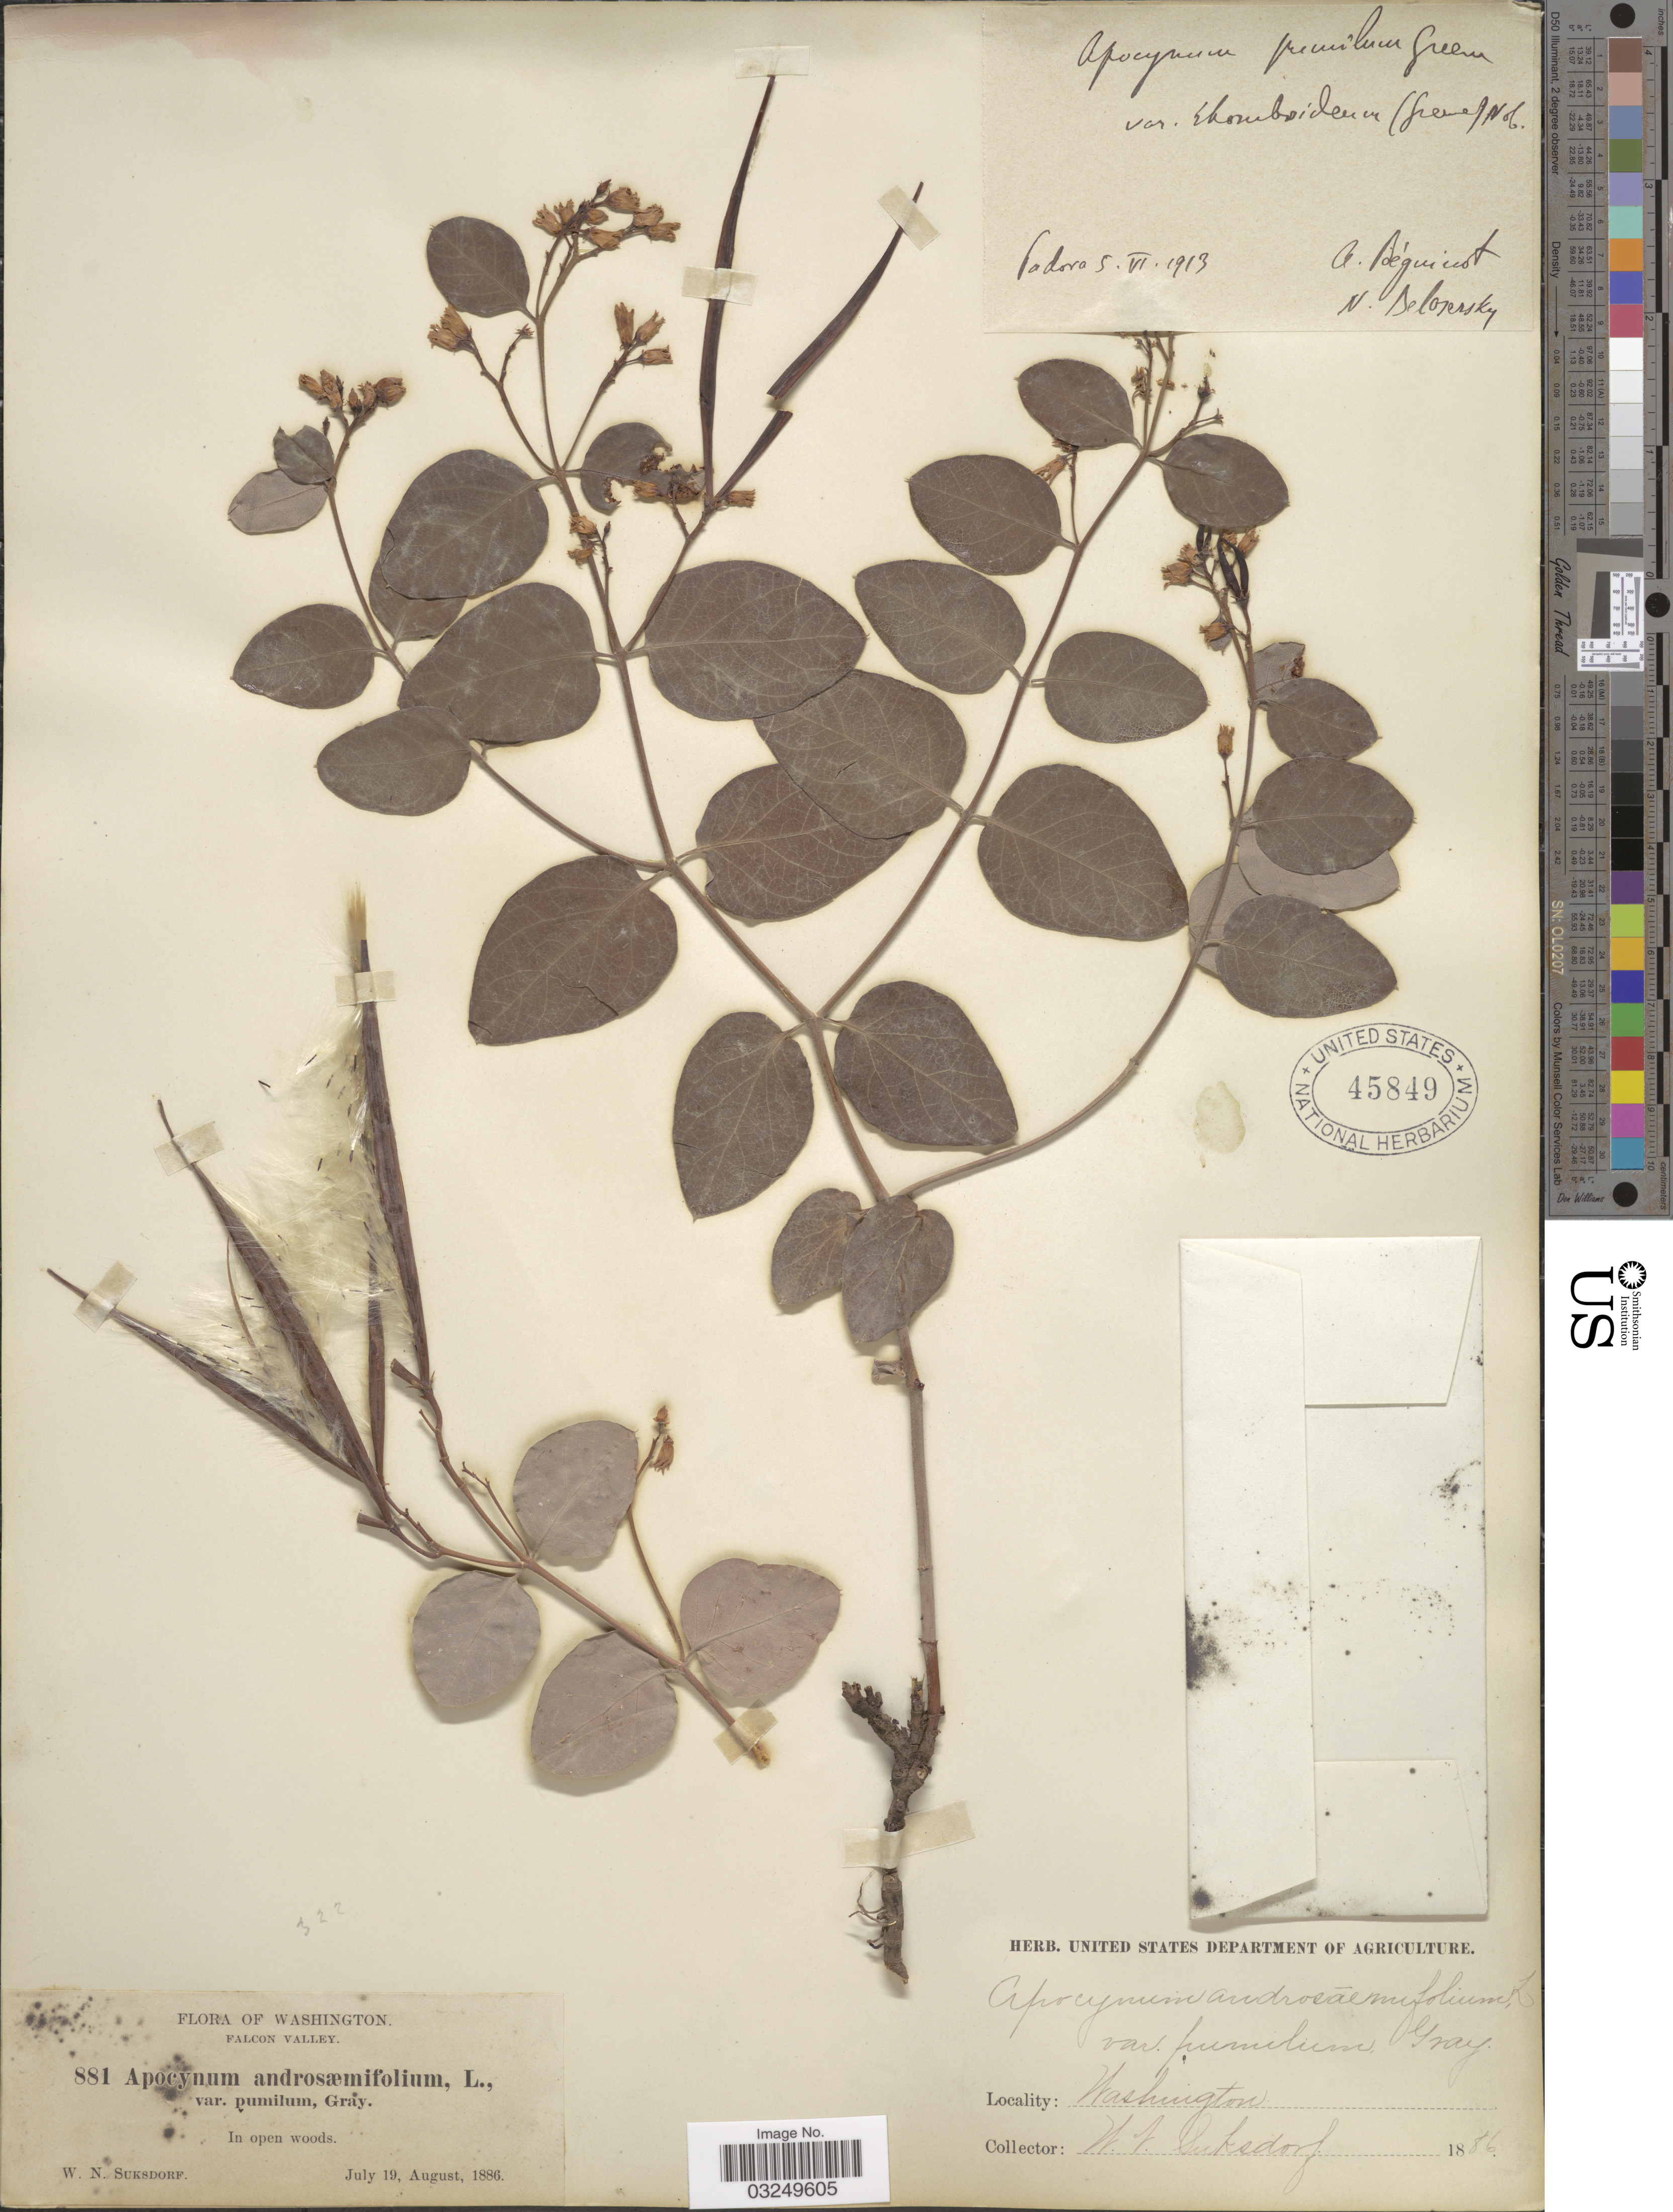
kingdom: Plantae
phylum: Tracheophyta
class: Magnoliopsida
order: Gentianales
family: Apocynaceae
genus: Apocynum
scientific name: Apocynum androsaemifolium subsp. pumilum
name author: (A. Gray) B. Boivin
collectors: W. N. Suksdorf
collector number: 881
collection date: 1886-07-19/1886-08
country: United States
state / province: Washington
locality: Falcon Valley.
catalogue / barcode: US 45849